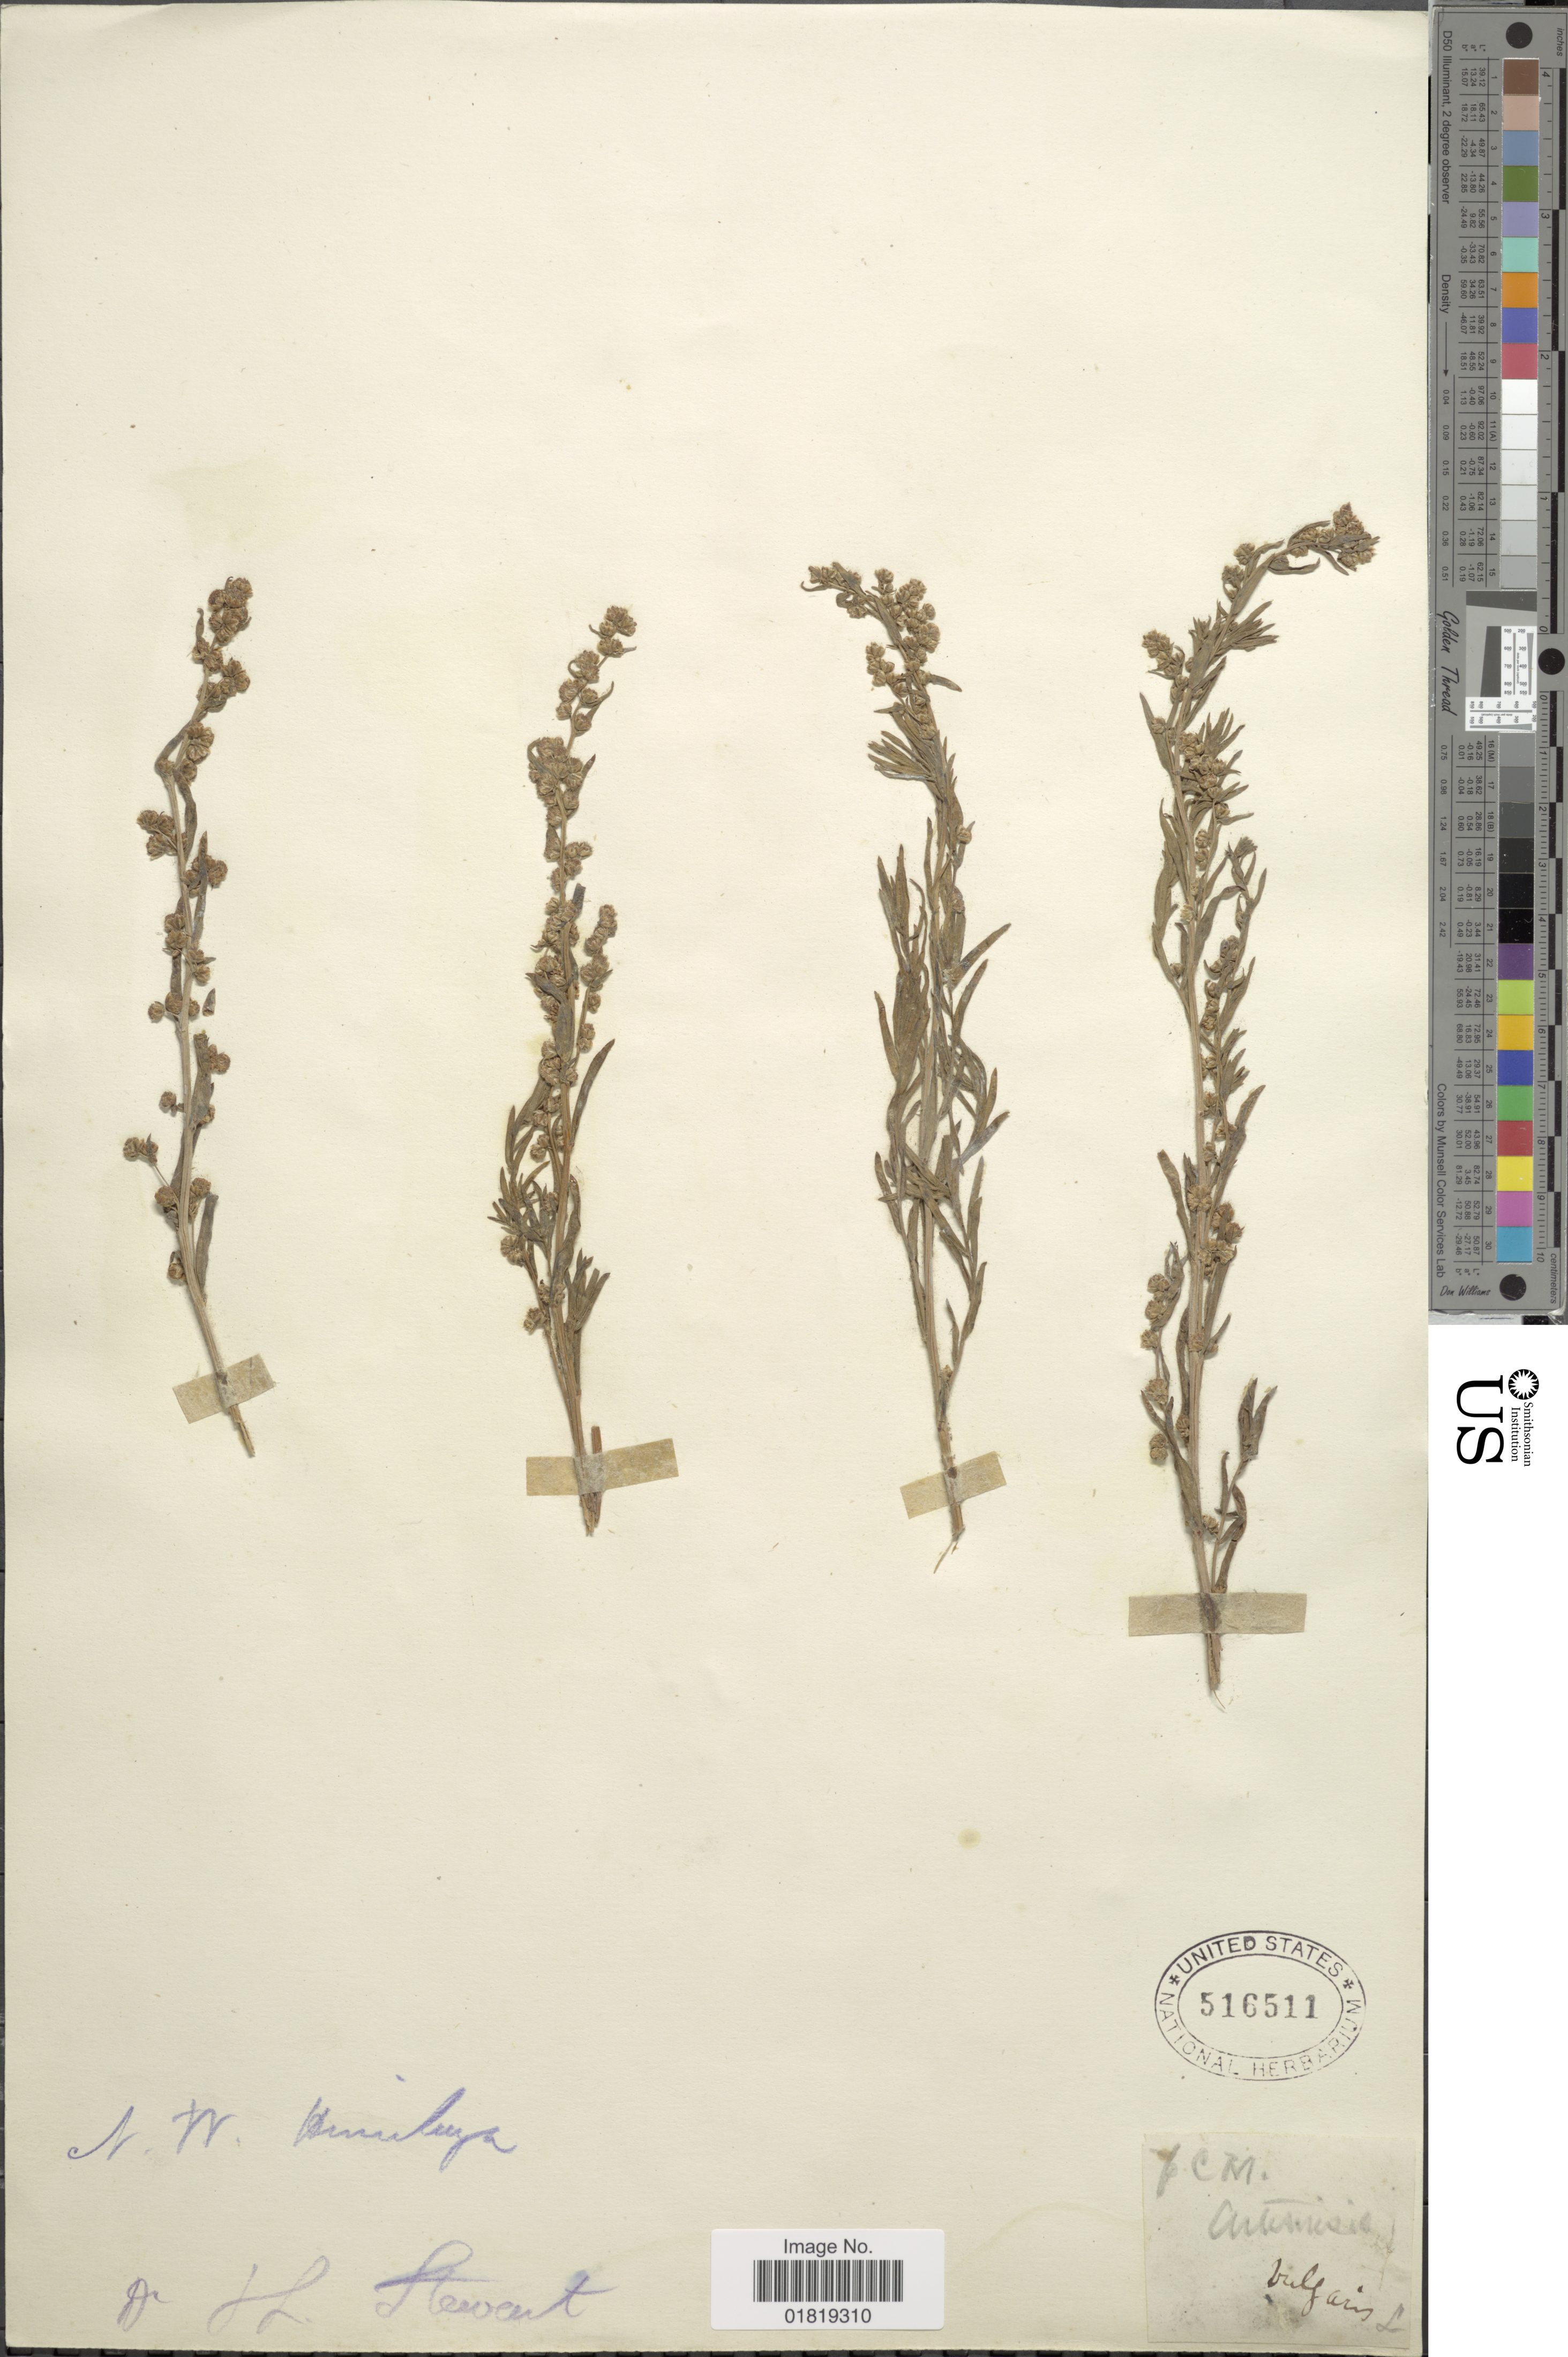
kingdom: Plantae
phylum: Tracheophyta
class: Magnoliopsida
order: Asterales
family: Asteraceae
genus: Artemisia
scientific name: Artemisia vulgaris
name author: L.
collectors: J. Stewart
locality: N. W. Himalaya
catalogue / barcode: US 516511